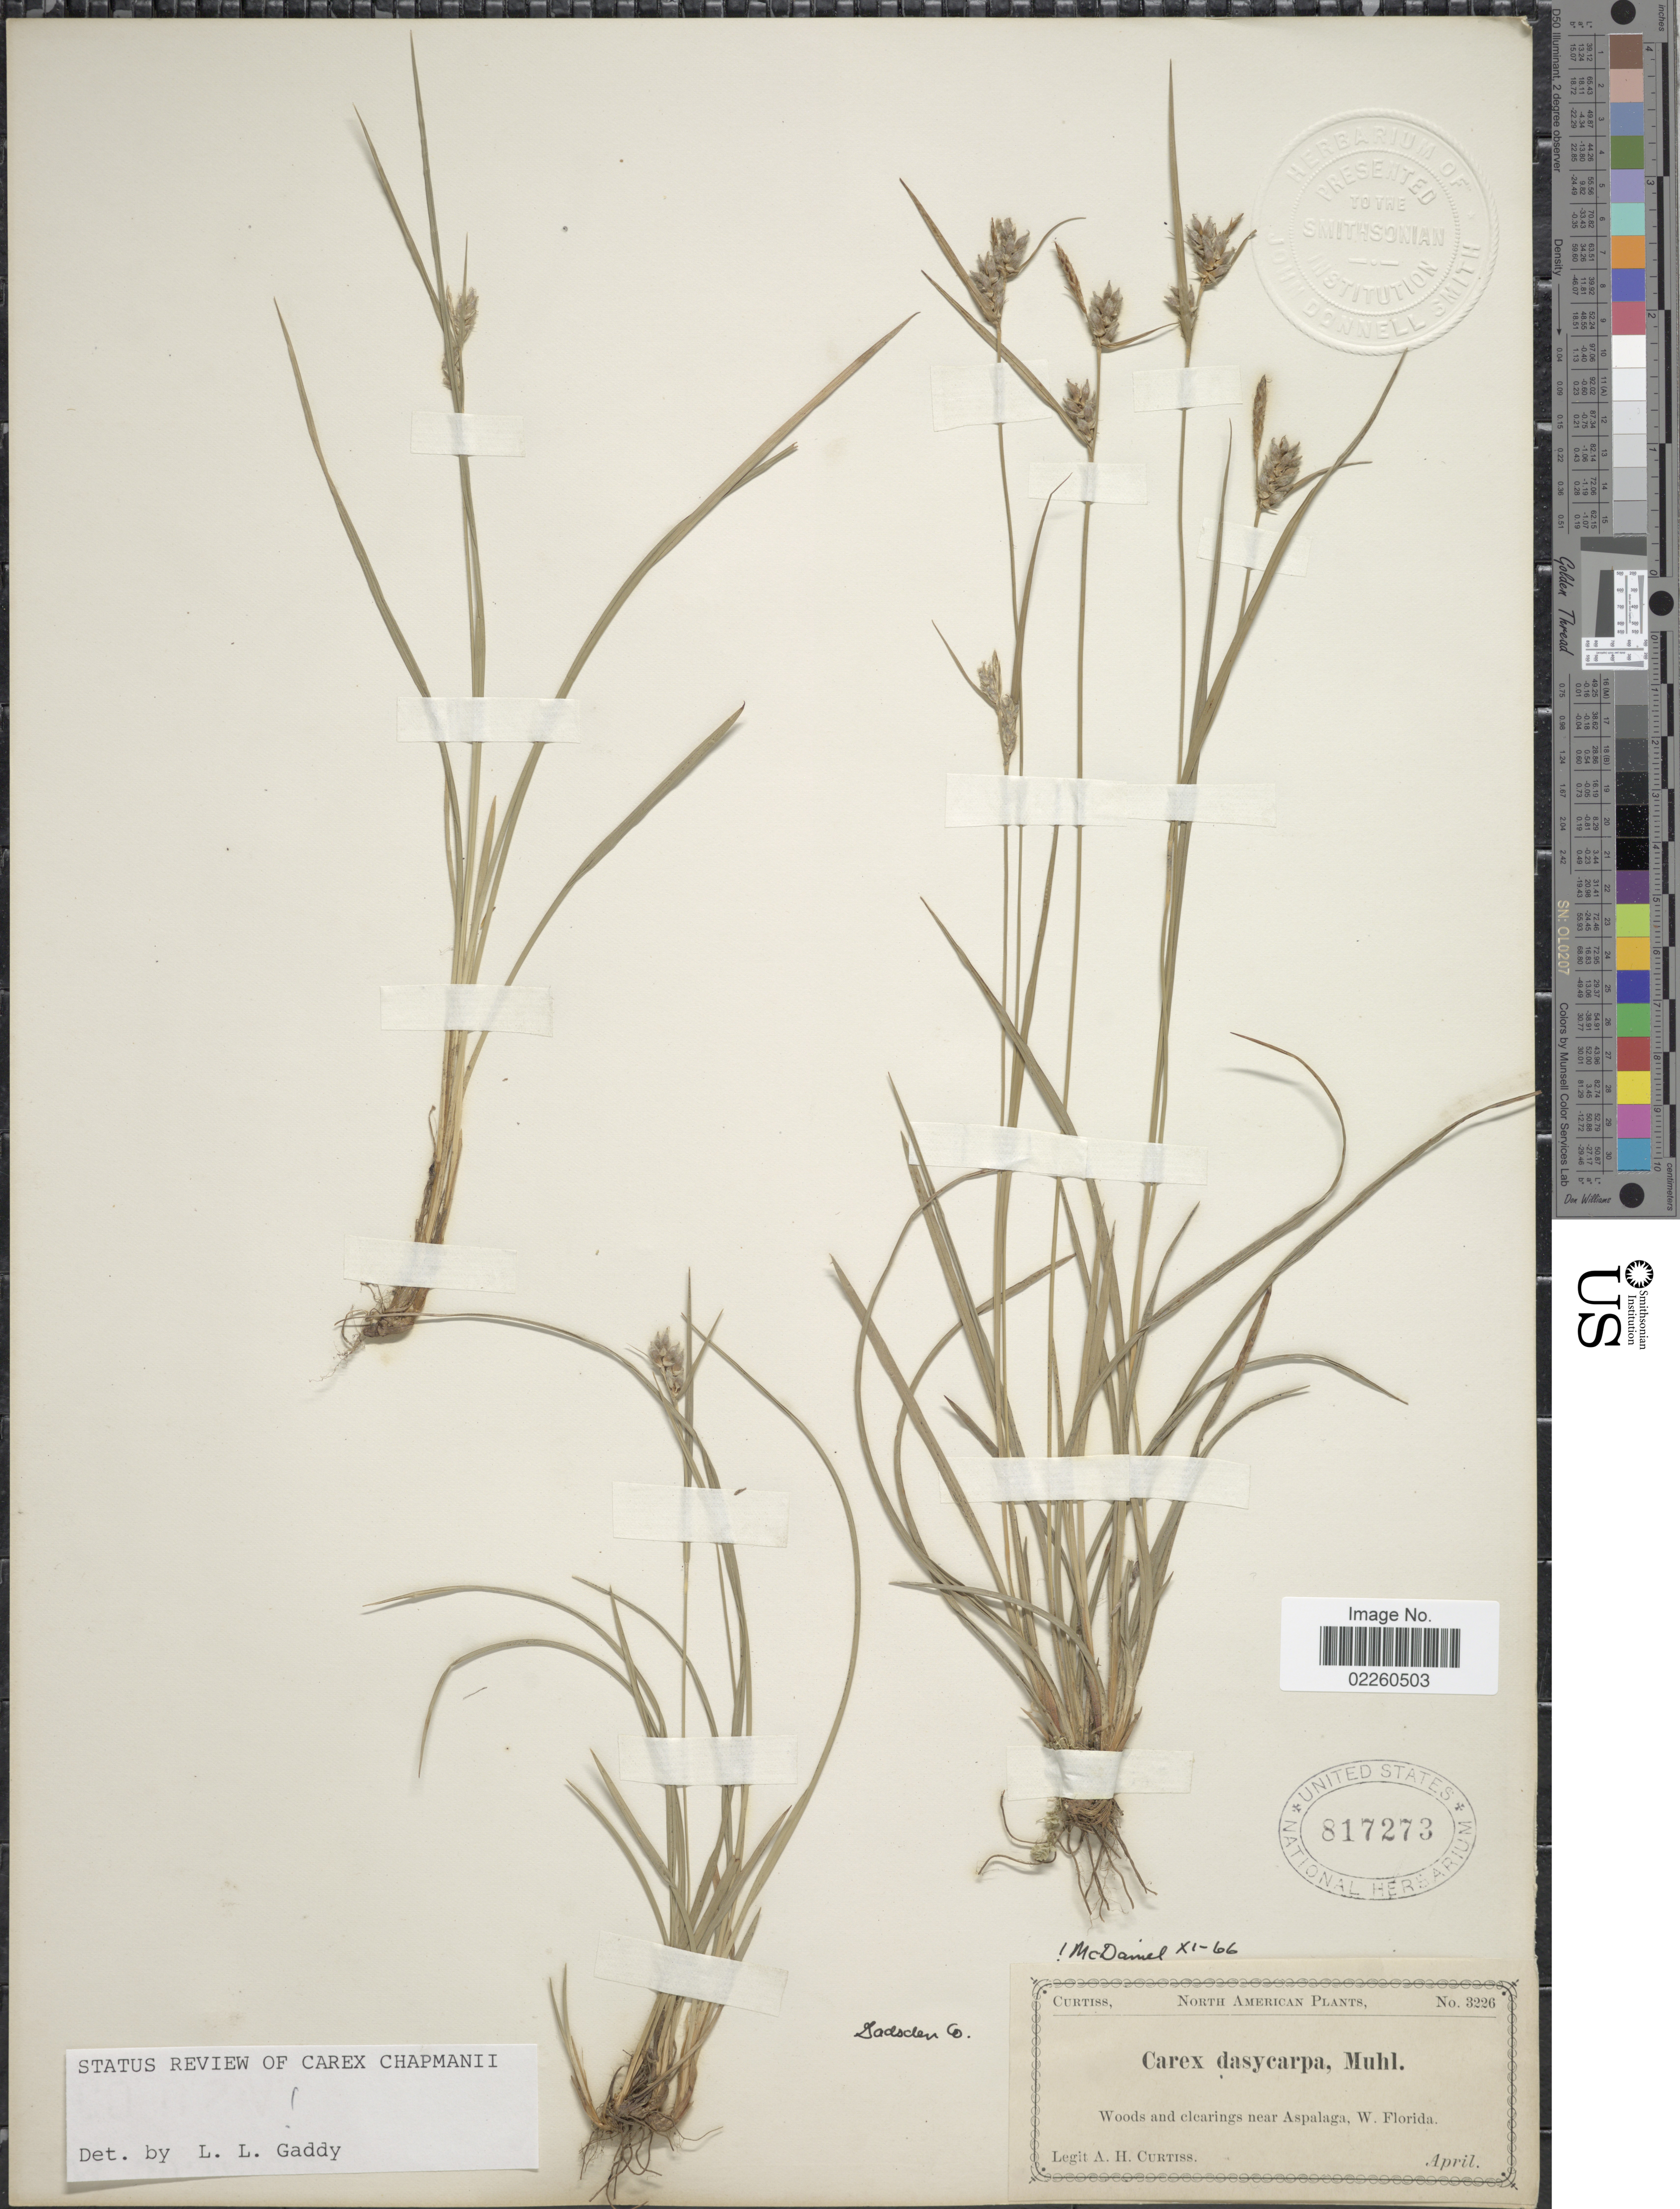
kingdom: Plantae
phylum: Tracheophyta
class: Liliopsida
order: Poales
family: Cyperaceae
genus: Carex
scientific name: Carex dasycarpa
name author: Muhl.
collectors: A. H. Curtiss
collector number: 3226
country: United States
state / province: Florida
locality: Woods and clearings near Aspalaga, W. Florida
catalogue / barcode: US 817273